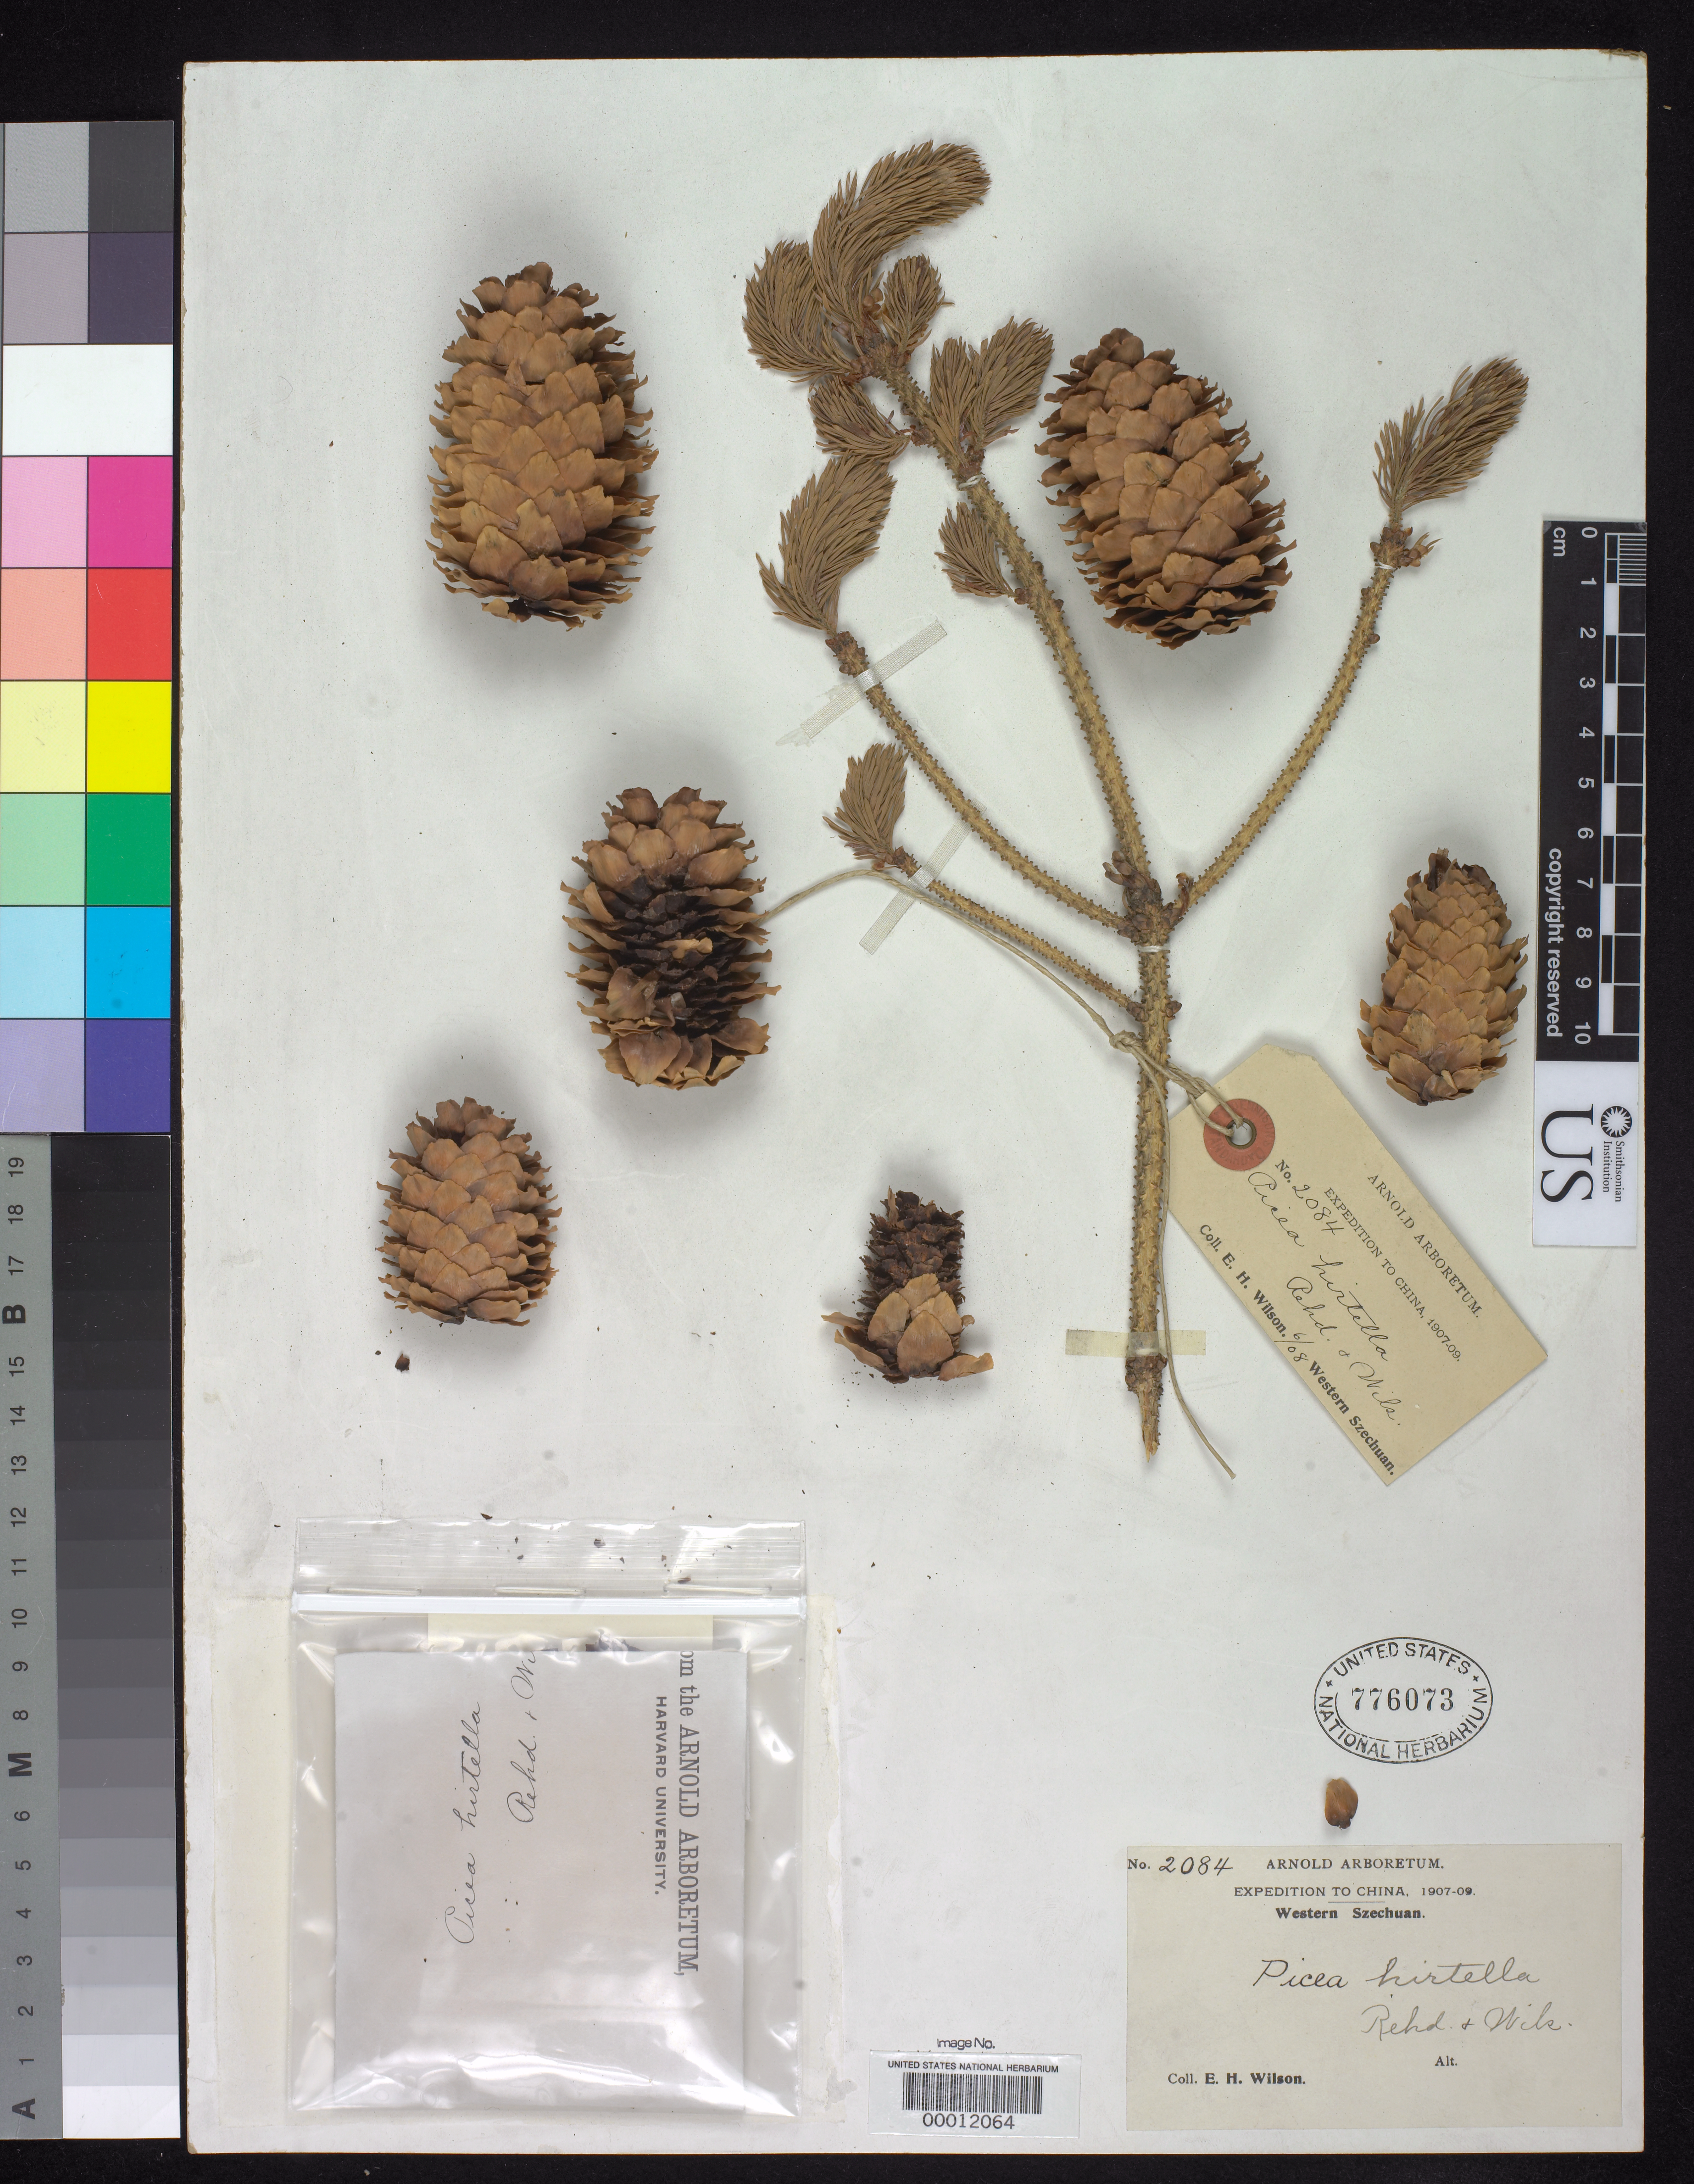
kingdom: Plantae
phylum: Tracheophyta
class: Pinopsida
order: Pinales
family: Pinaceae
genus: Picea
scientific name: Picea hirtella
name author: Rehder & E.H. Wilson in Sarg.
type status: Isotype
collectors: E. H. Wilson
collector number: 2084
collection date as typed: Jun 1908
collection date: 1908-06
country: China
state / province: Sichuan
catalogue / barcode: US 776073